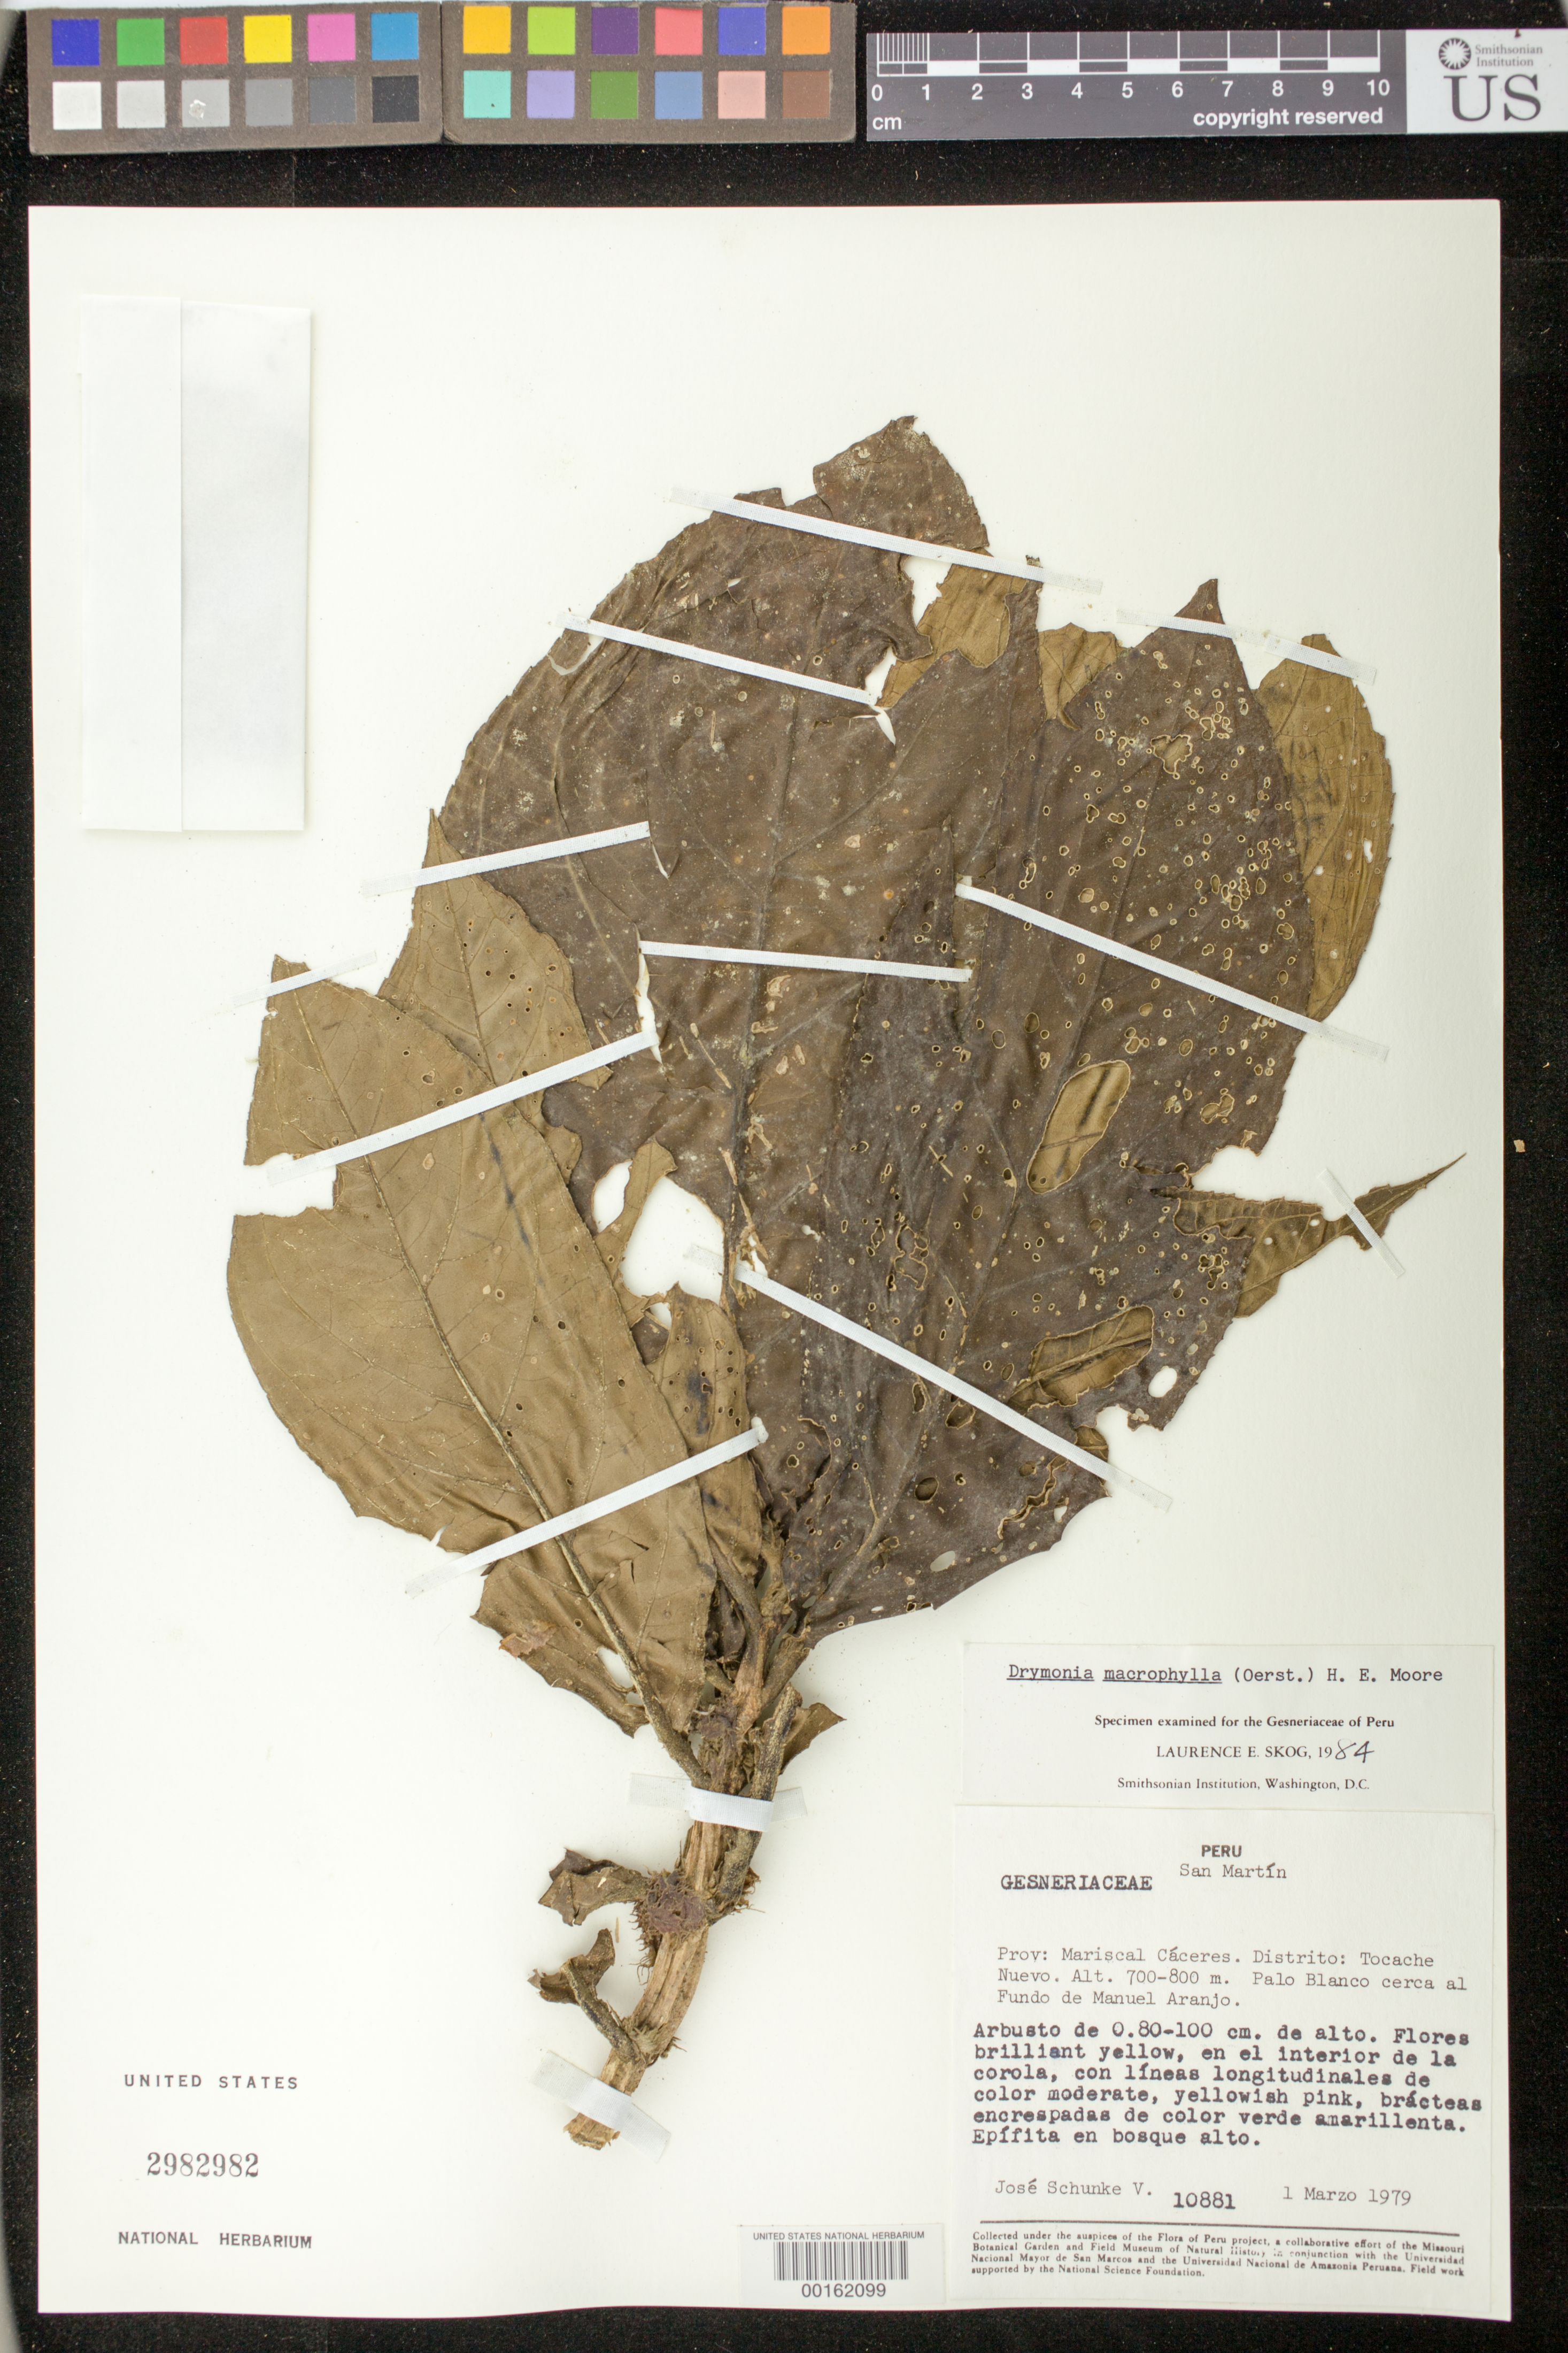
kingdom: Plantae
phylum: Tracheophyta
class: Magnoliopsida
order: Lamiales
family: Gesneriaceae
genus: Drymonia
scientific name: Drymonia macrophylla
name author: (Oerst.) H.E. Moore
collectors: J. Schunke Vigo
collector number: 10881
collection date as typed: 01 Mar 1979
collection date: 1979-03-01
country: Peru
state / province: San Martín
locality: Prov. Mariscal Cáceres, Dtto. Tocache Nuevo, Palo Blanco near Fundo de Manuel Aranjo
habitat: Epiphyte in tall forest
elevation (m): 700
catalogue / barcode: US 2982982